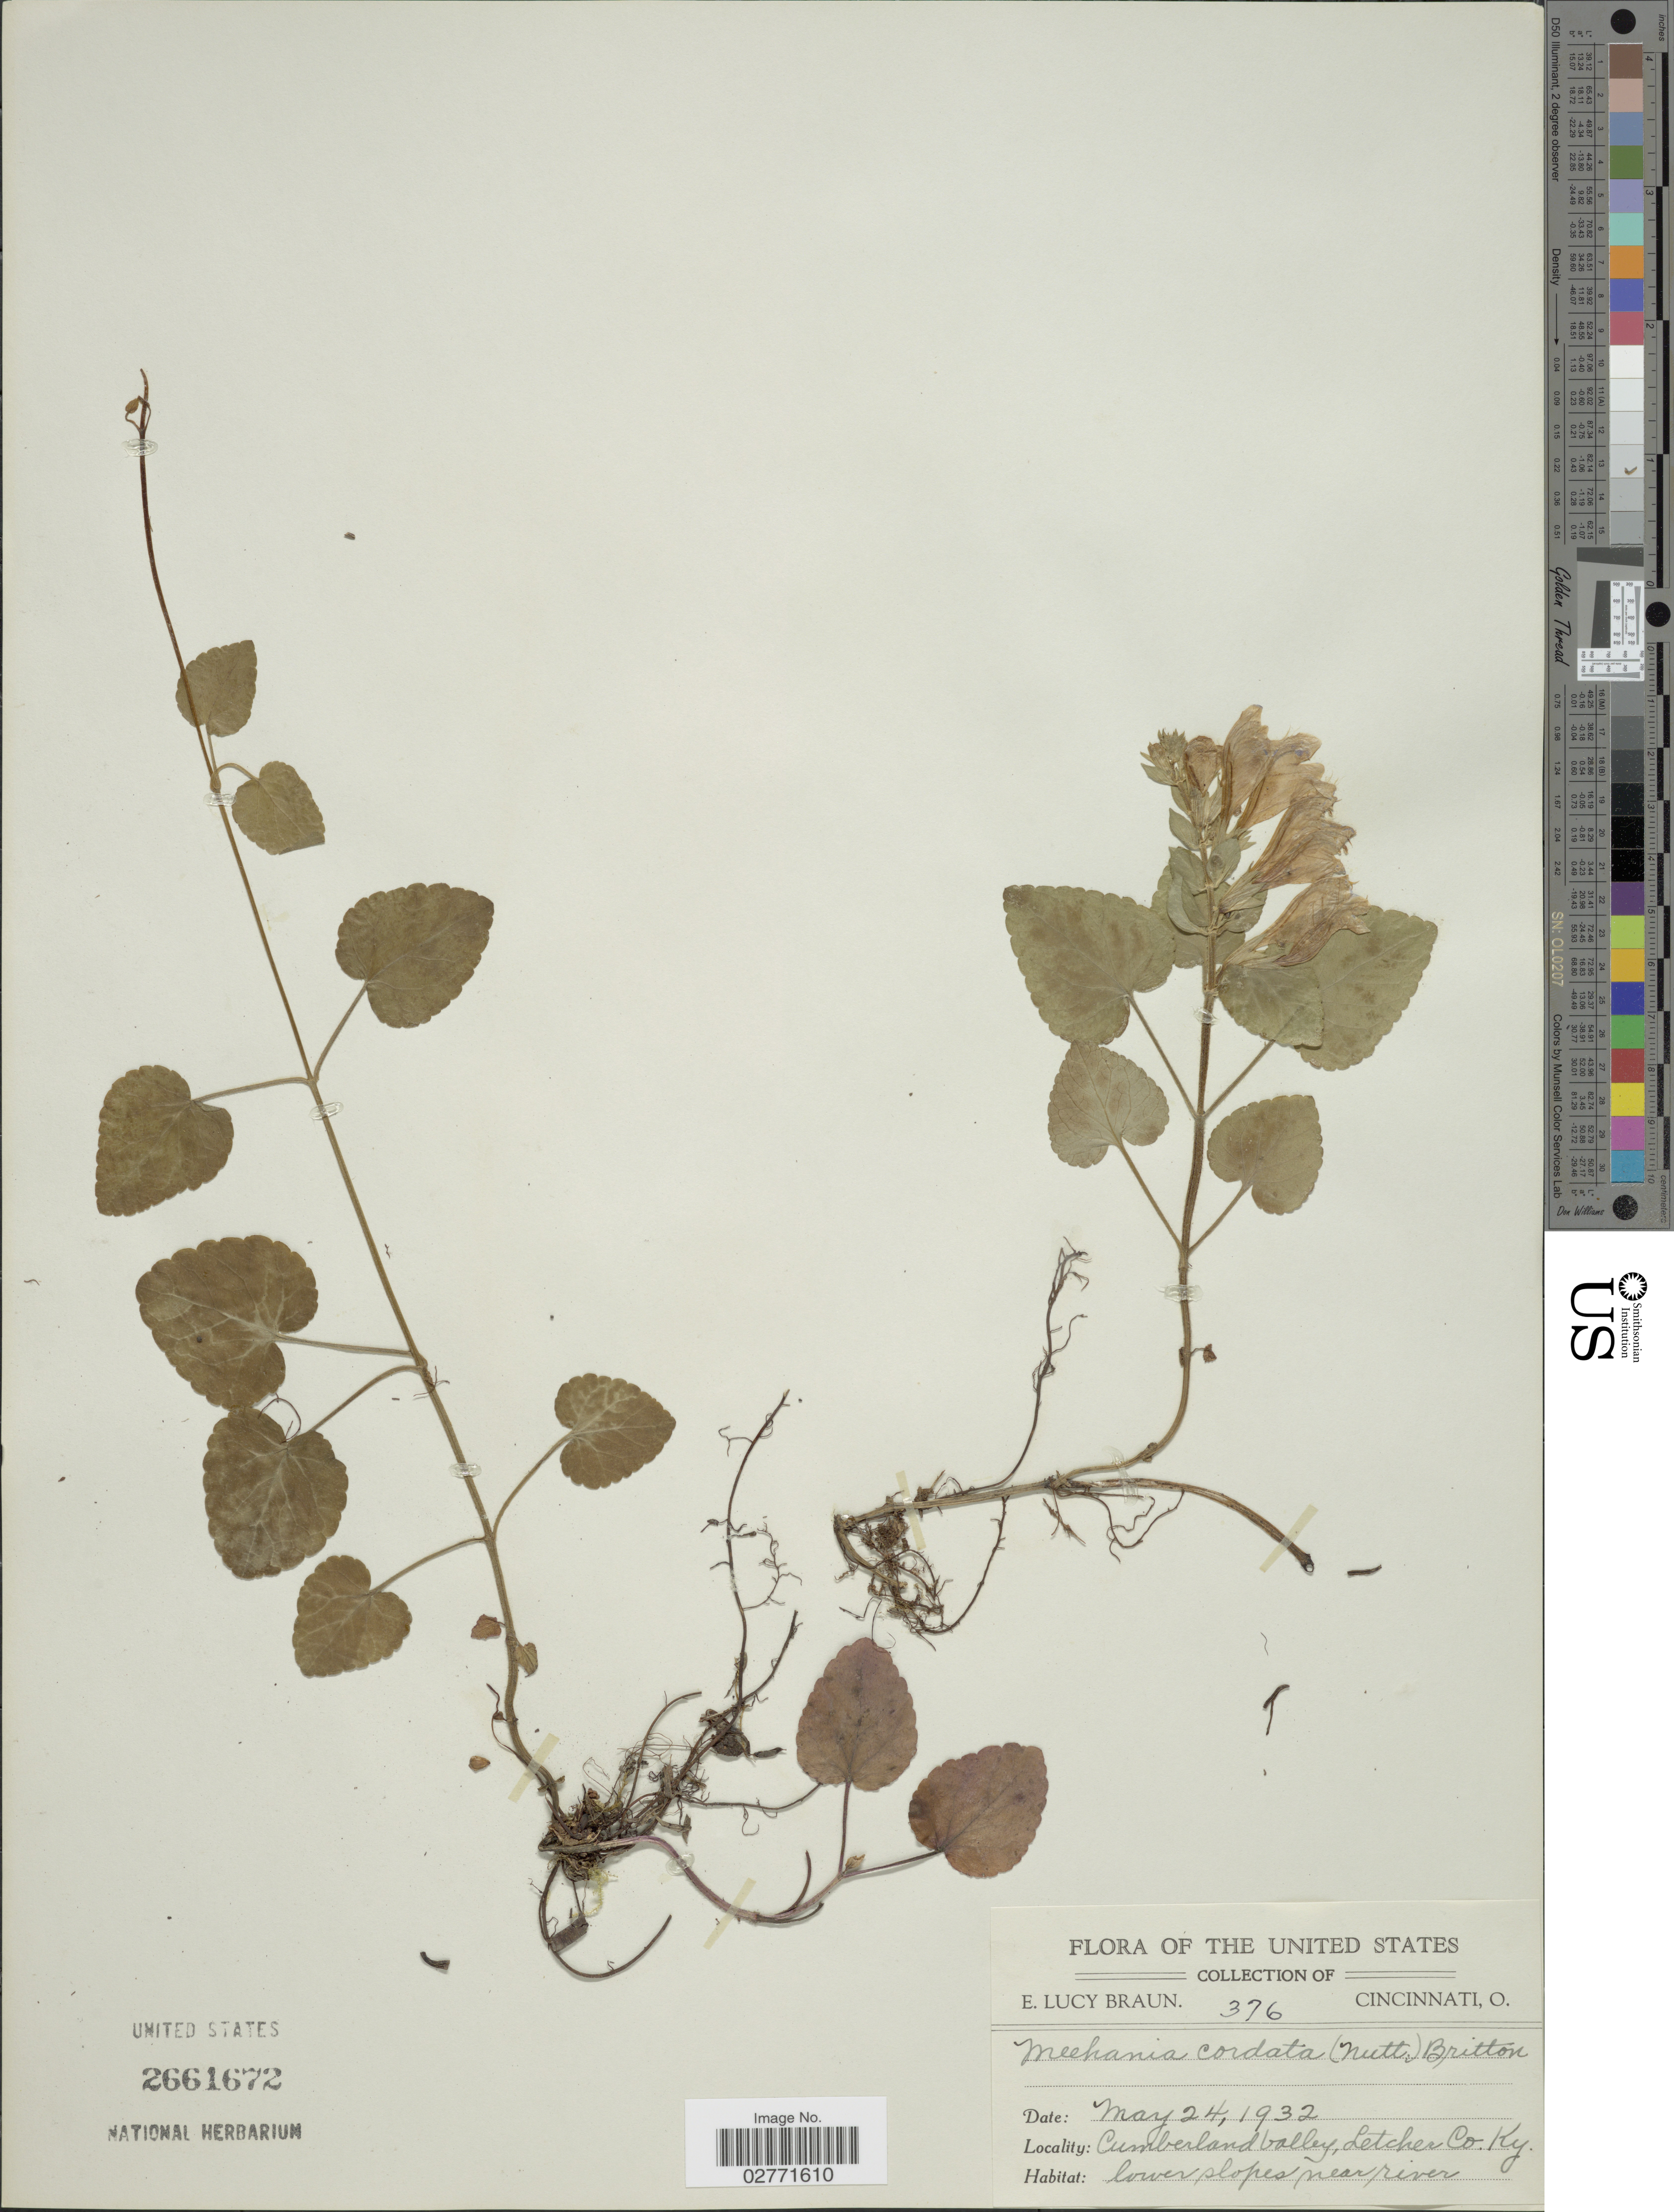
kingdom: Plantae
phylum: Tracheophyta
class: Magnoliopsida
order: Lamiales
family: Lamiaceae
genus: Meehania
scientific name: Meehania cordata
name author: (Nutt.) Britton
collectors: E. L. Braun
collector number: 376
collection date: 1932-05-24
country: United States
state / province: Kentucky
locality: Cumberland Valley, Letcher Co. Lower slopes near river.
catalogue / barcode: US 2661672